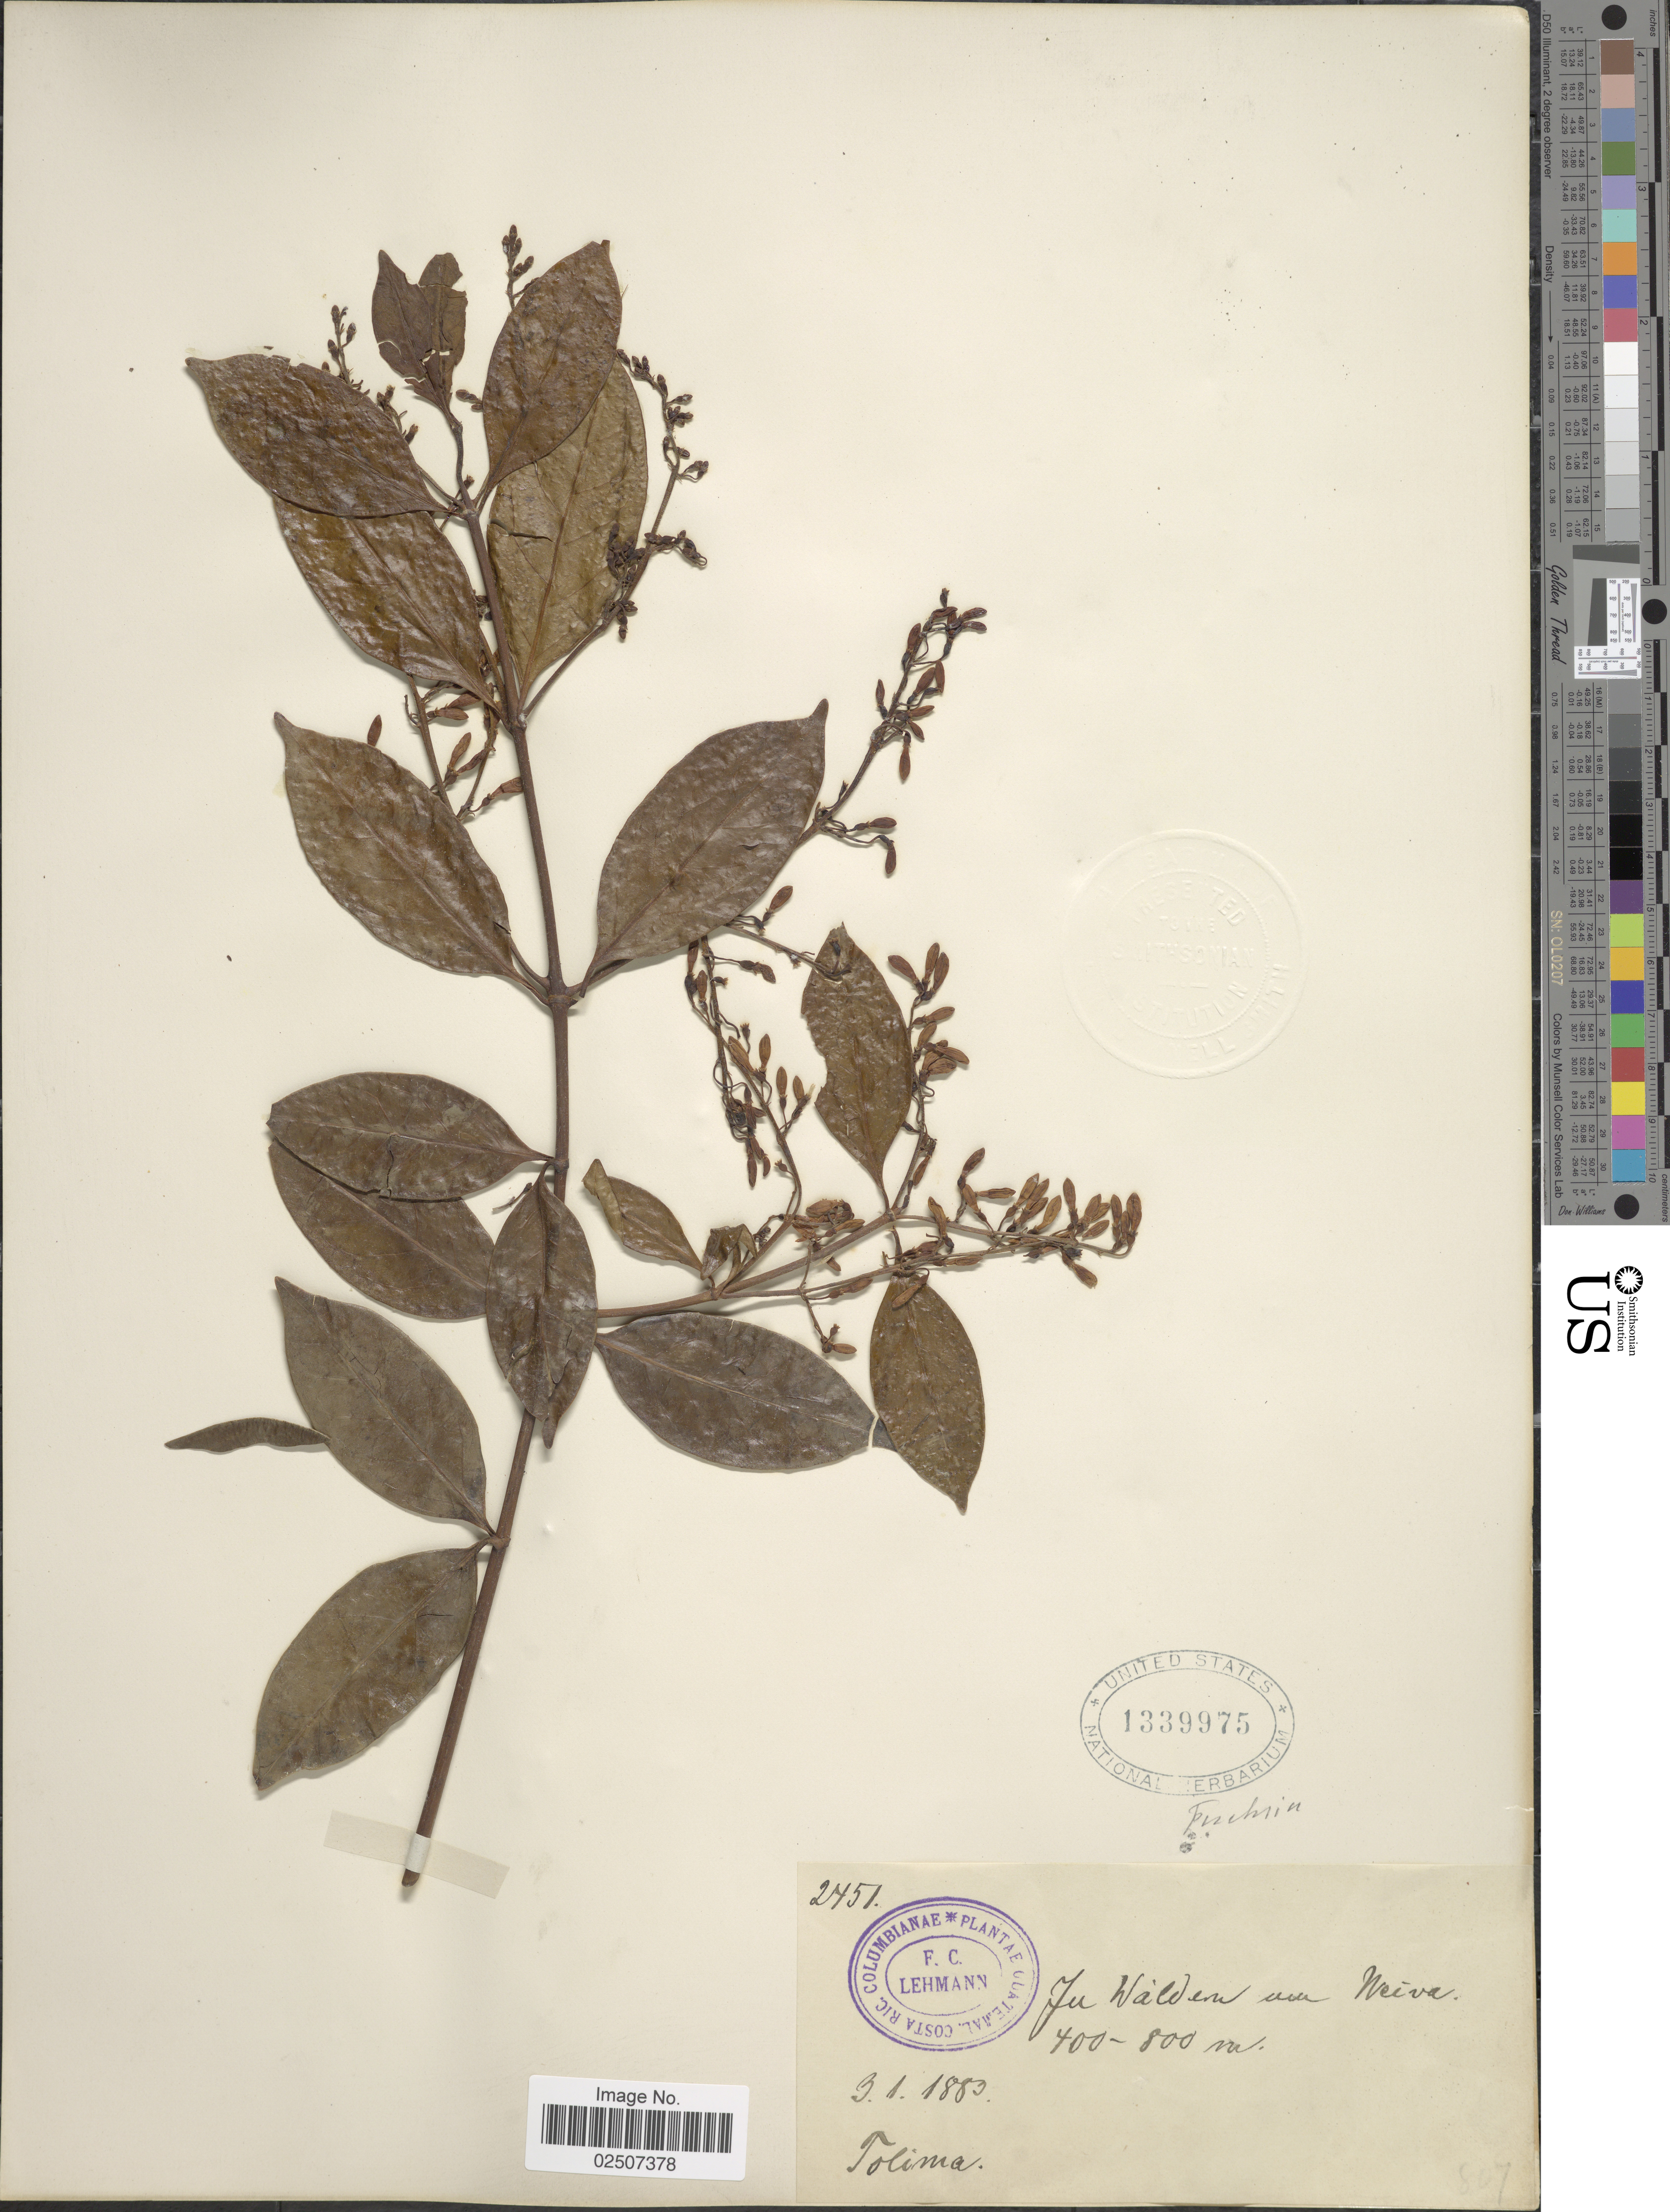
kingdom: Plantae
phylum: Tracheophyta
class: Magnoliopsida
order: Gentianales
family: Rubiaceae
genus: Chiococca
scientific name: Chiococca alba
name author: (L.) Hitchc.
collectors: F. C. Lehmann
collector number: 2451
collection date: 1883-01-03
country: Colombia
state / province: Tolima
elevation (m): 400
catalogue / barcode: US 1339975